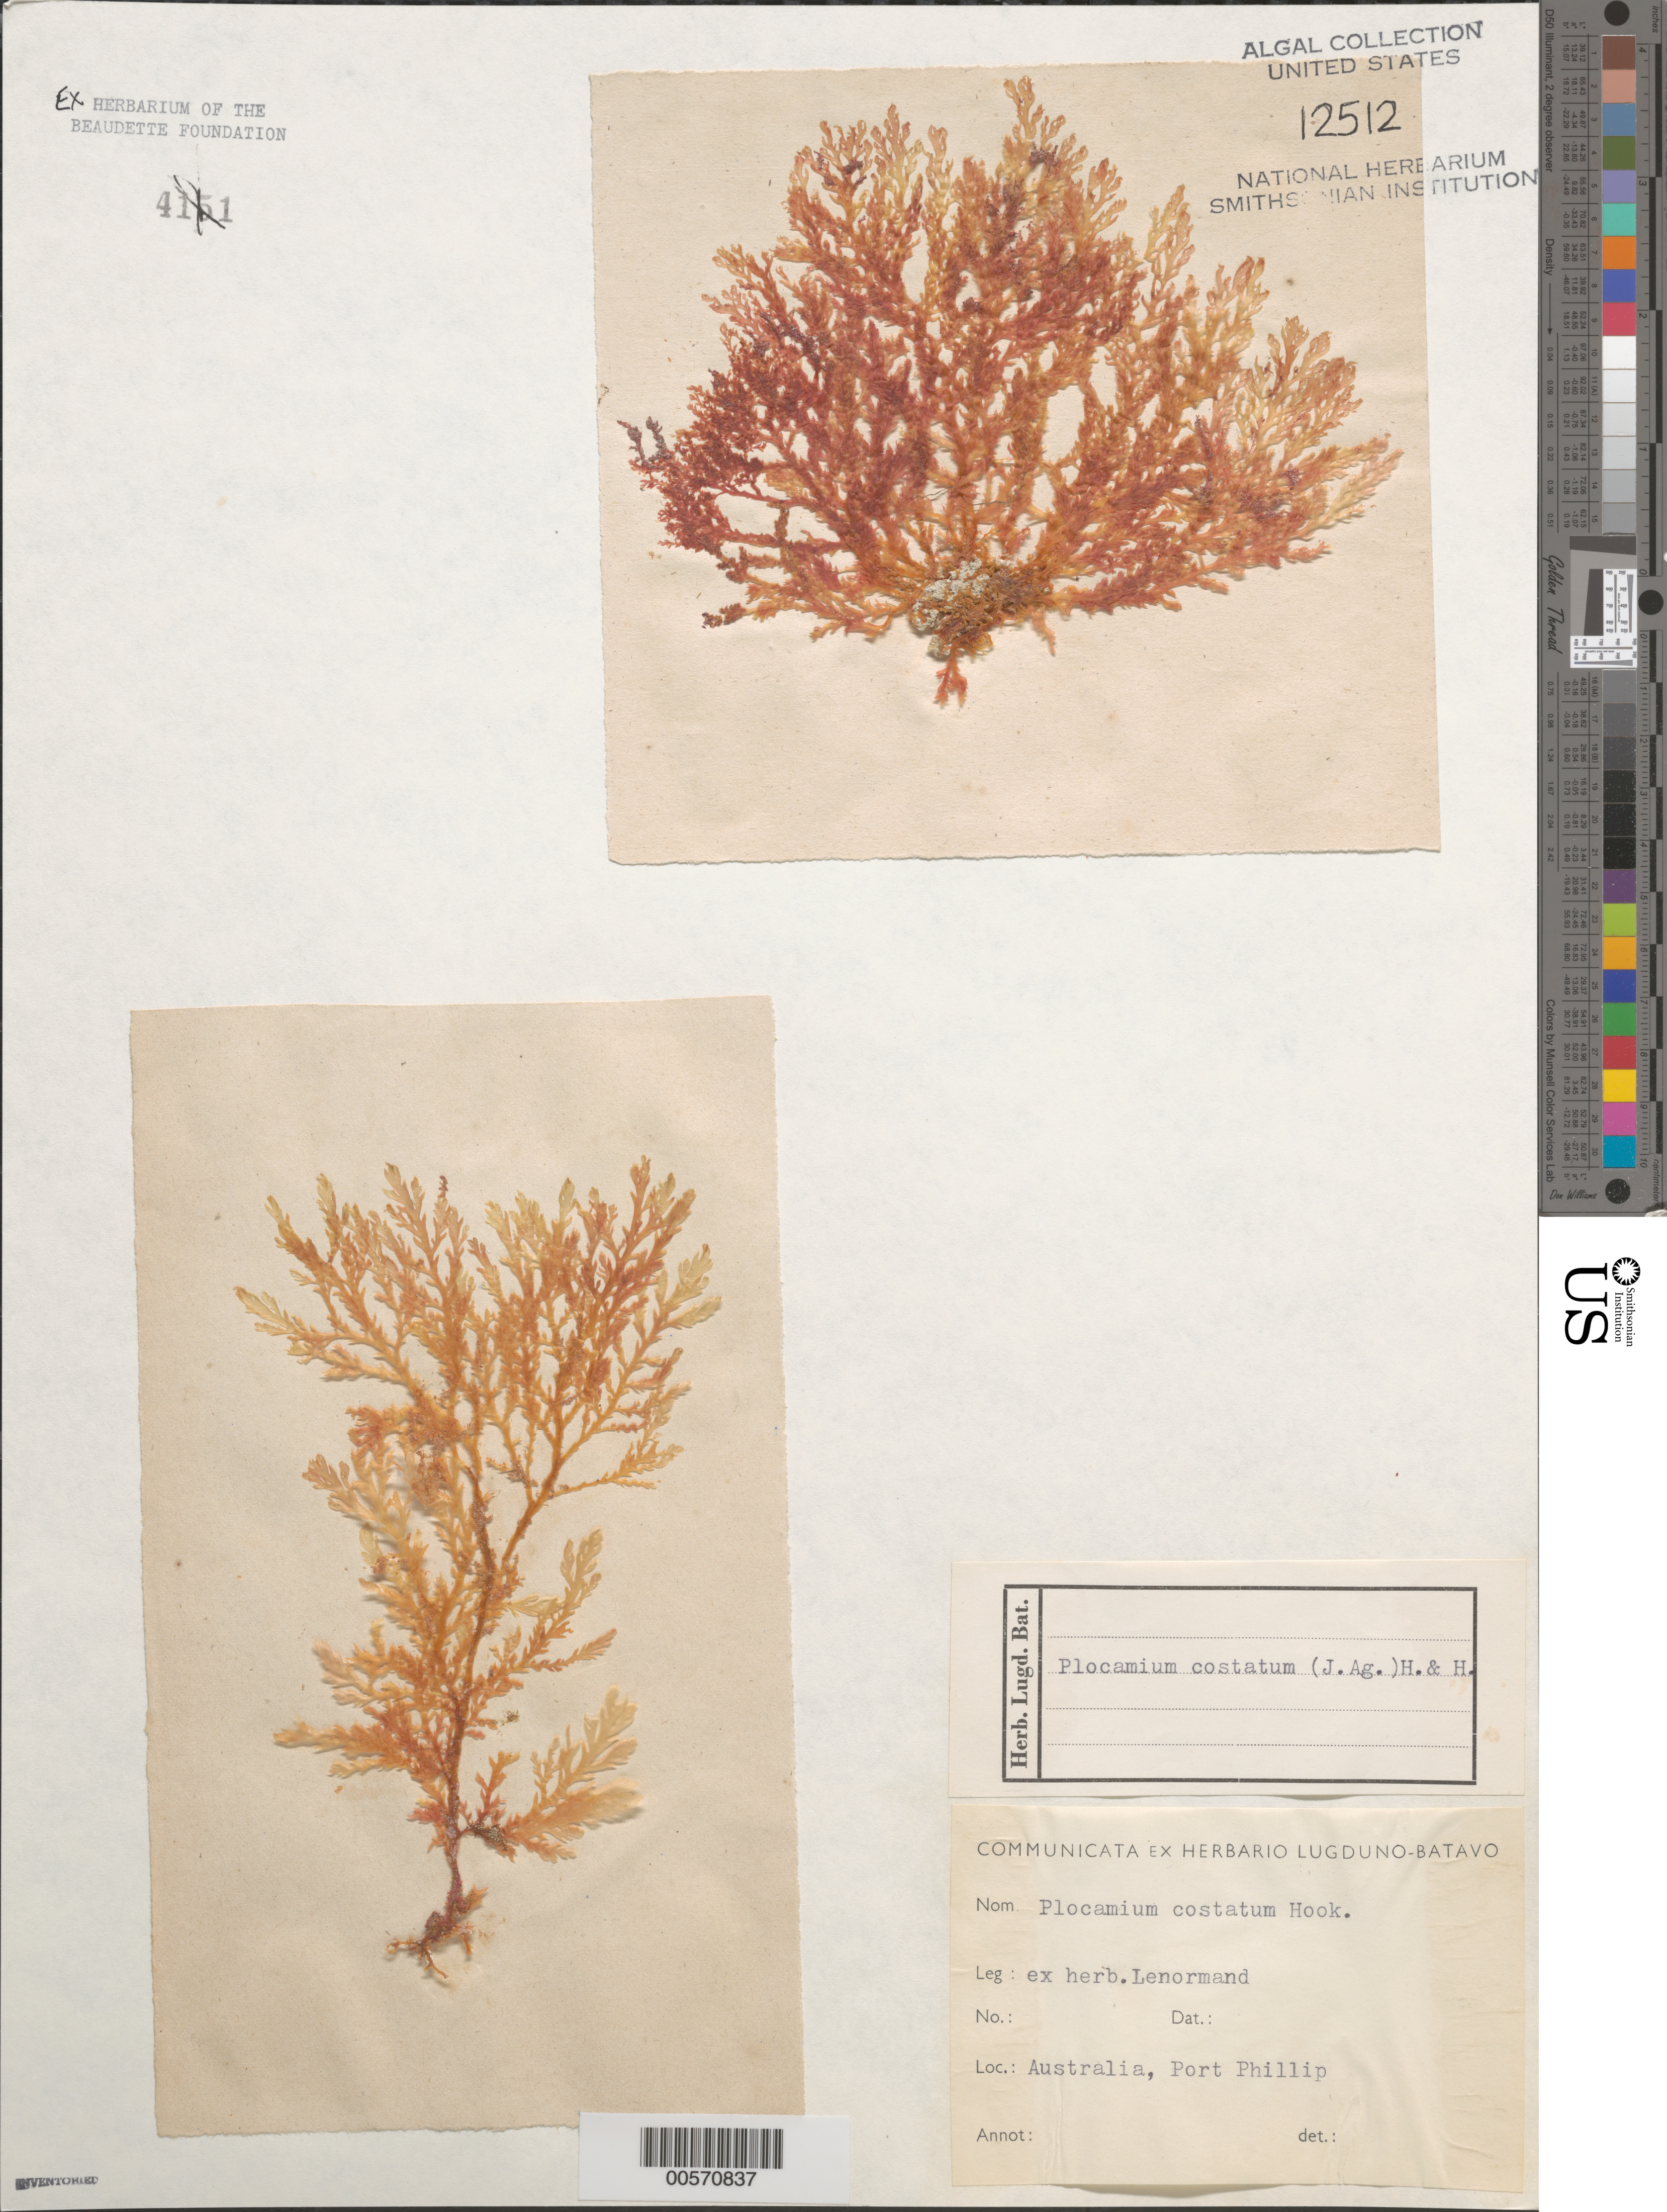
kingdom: Plantae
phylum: Rhodophyta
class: Florideophyceae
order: Plocamiales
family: Plocamiaceae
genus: Plocamium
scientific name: Plocamium cirrhosum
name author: (D. Turner) M.J. Wynne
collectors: S. Lenormand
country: Australia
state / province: Victoria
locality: Port Phillip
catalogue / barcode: US 12512